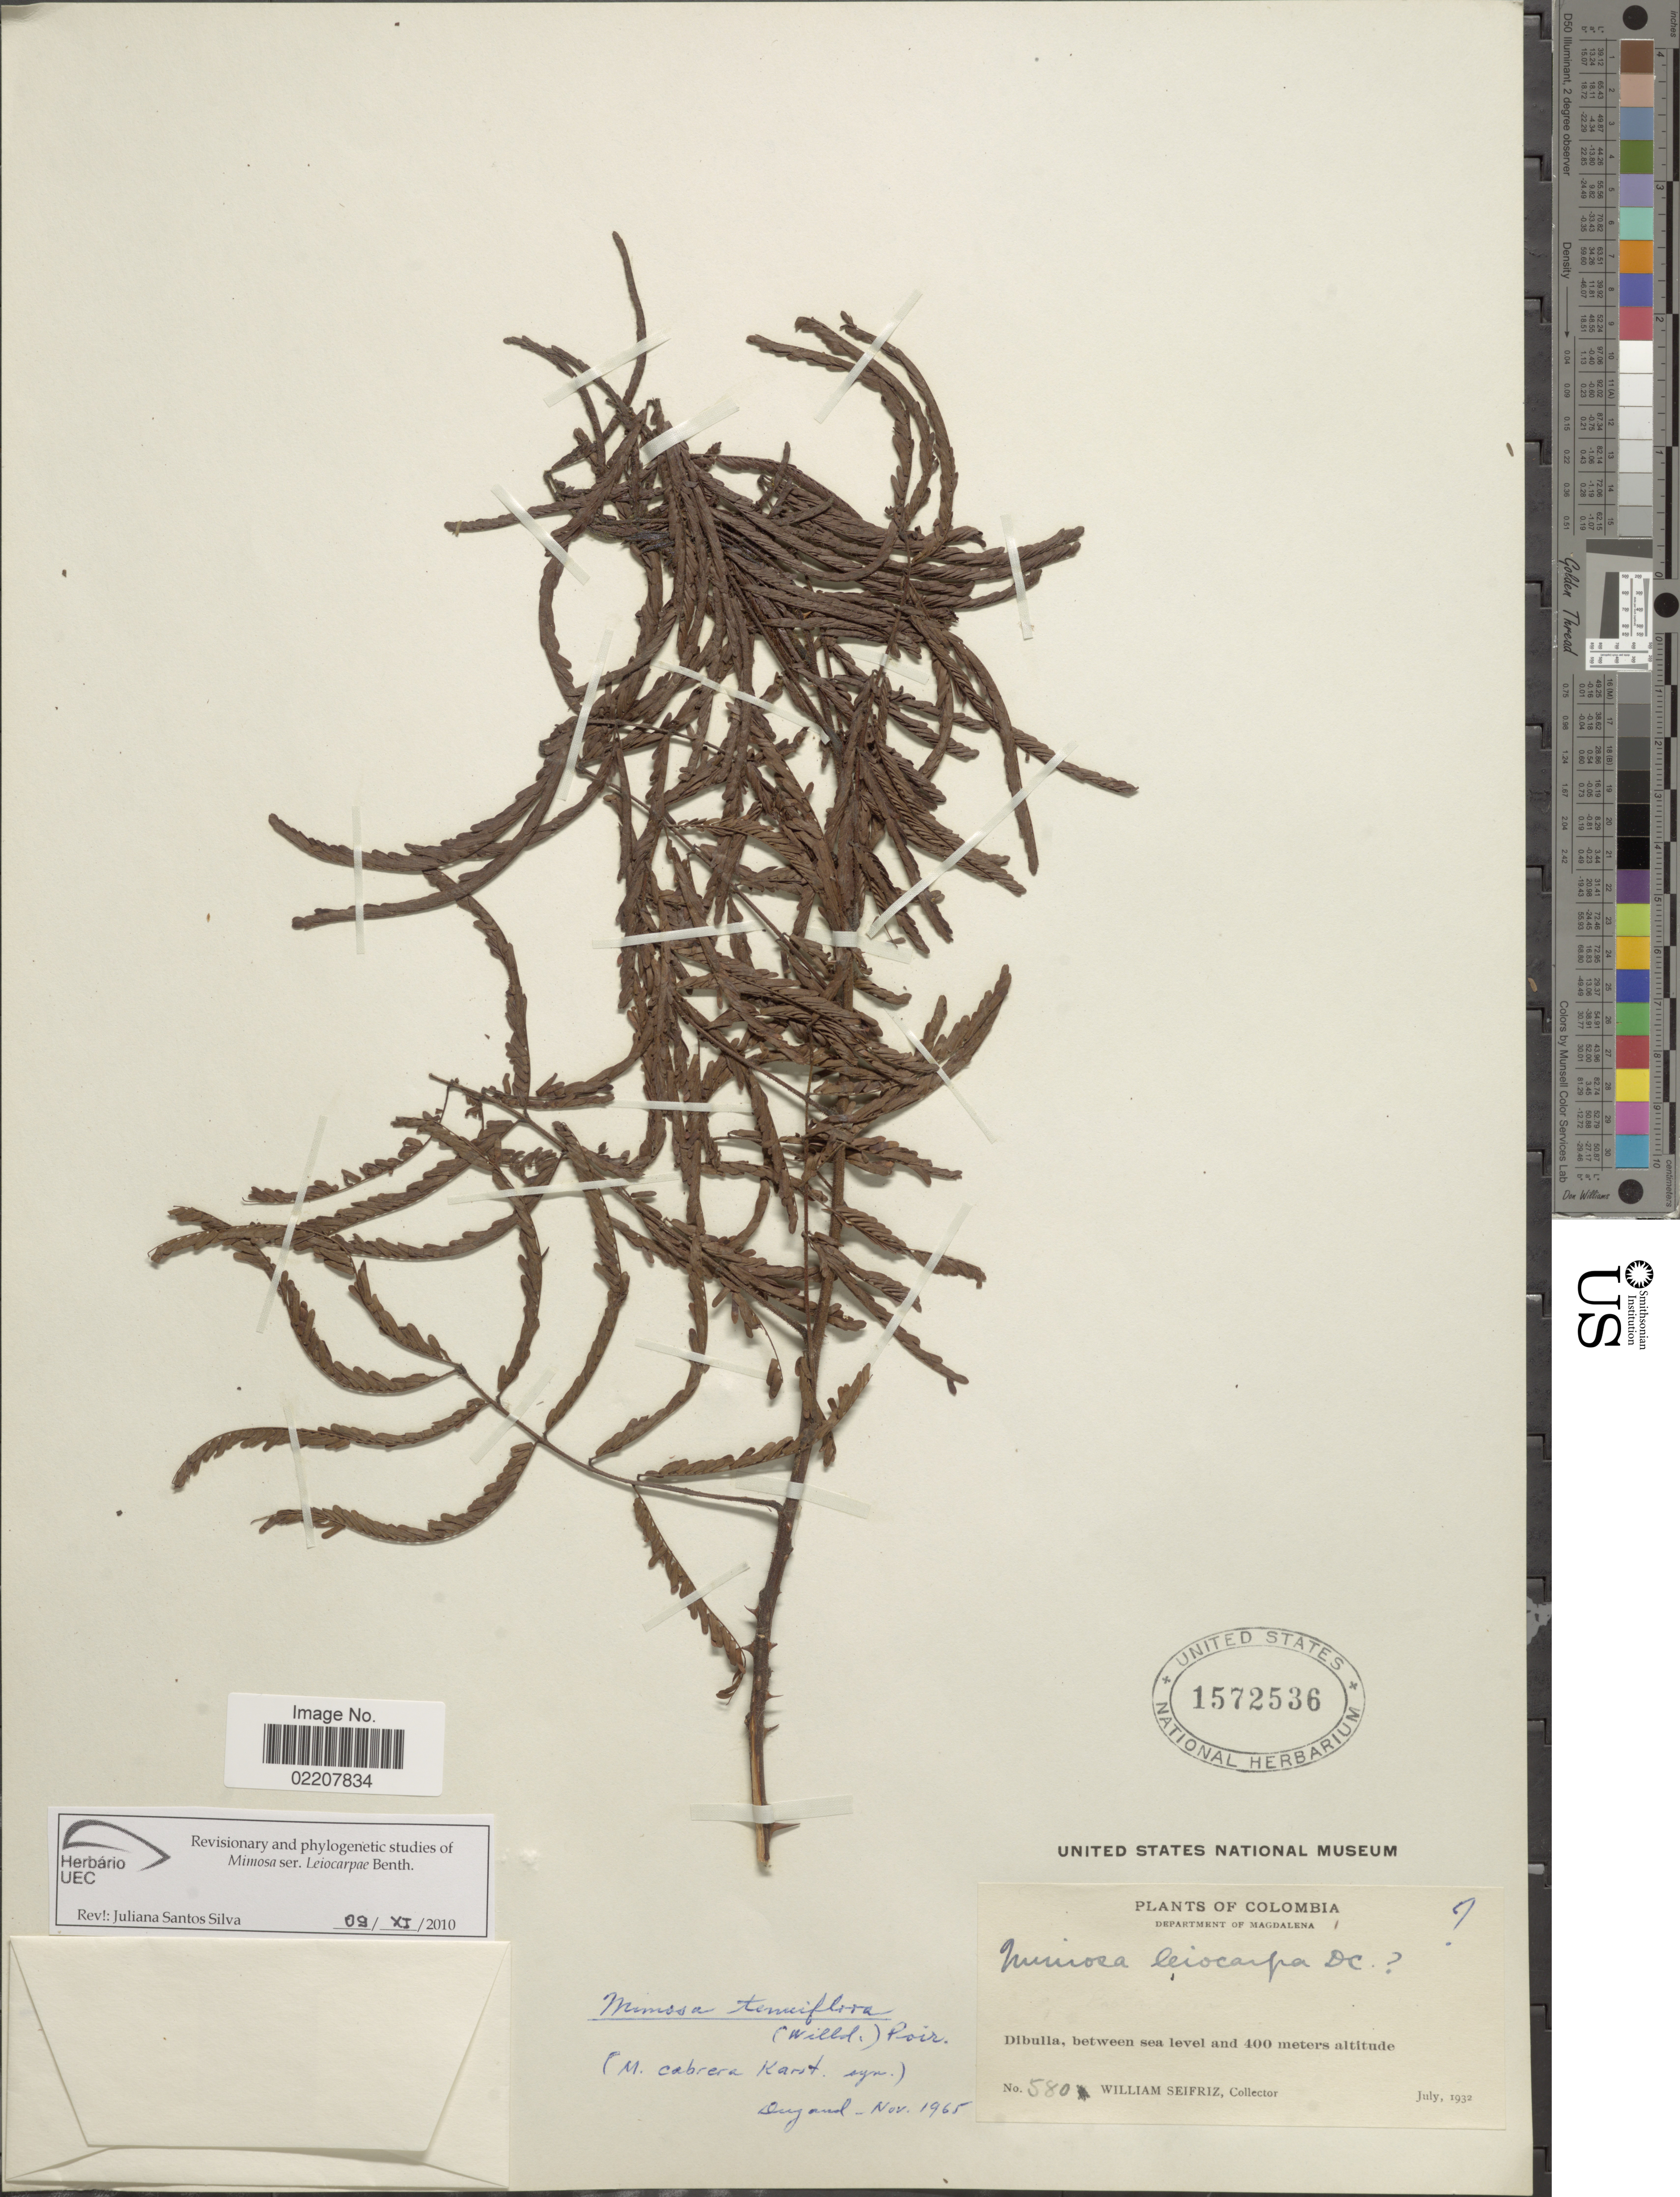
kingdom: Plantae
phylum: Tracheophyta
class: Magnoliopsida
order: Fabales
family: Fabaceae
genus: Mimosa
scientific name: Mimosa tenuiflora Benth., nom. illeg. hom.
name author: Benth.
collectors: W. Seifriz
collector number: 580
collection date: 1932-07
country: Colombia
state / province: Magdalena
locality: Dibulla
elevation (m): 400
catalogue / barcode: US 1572536